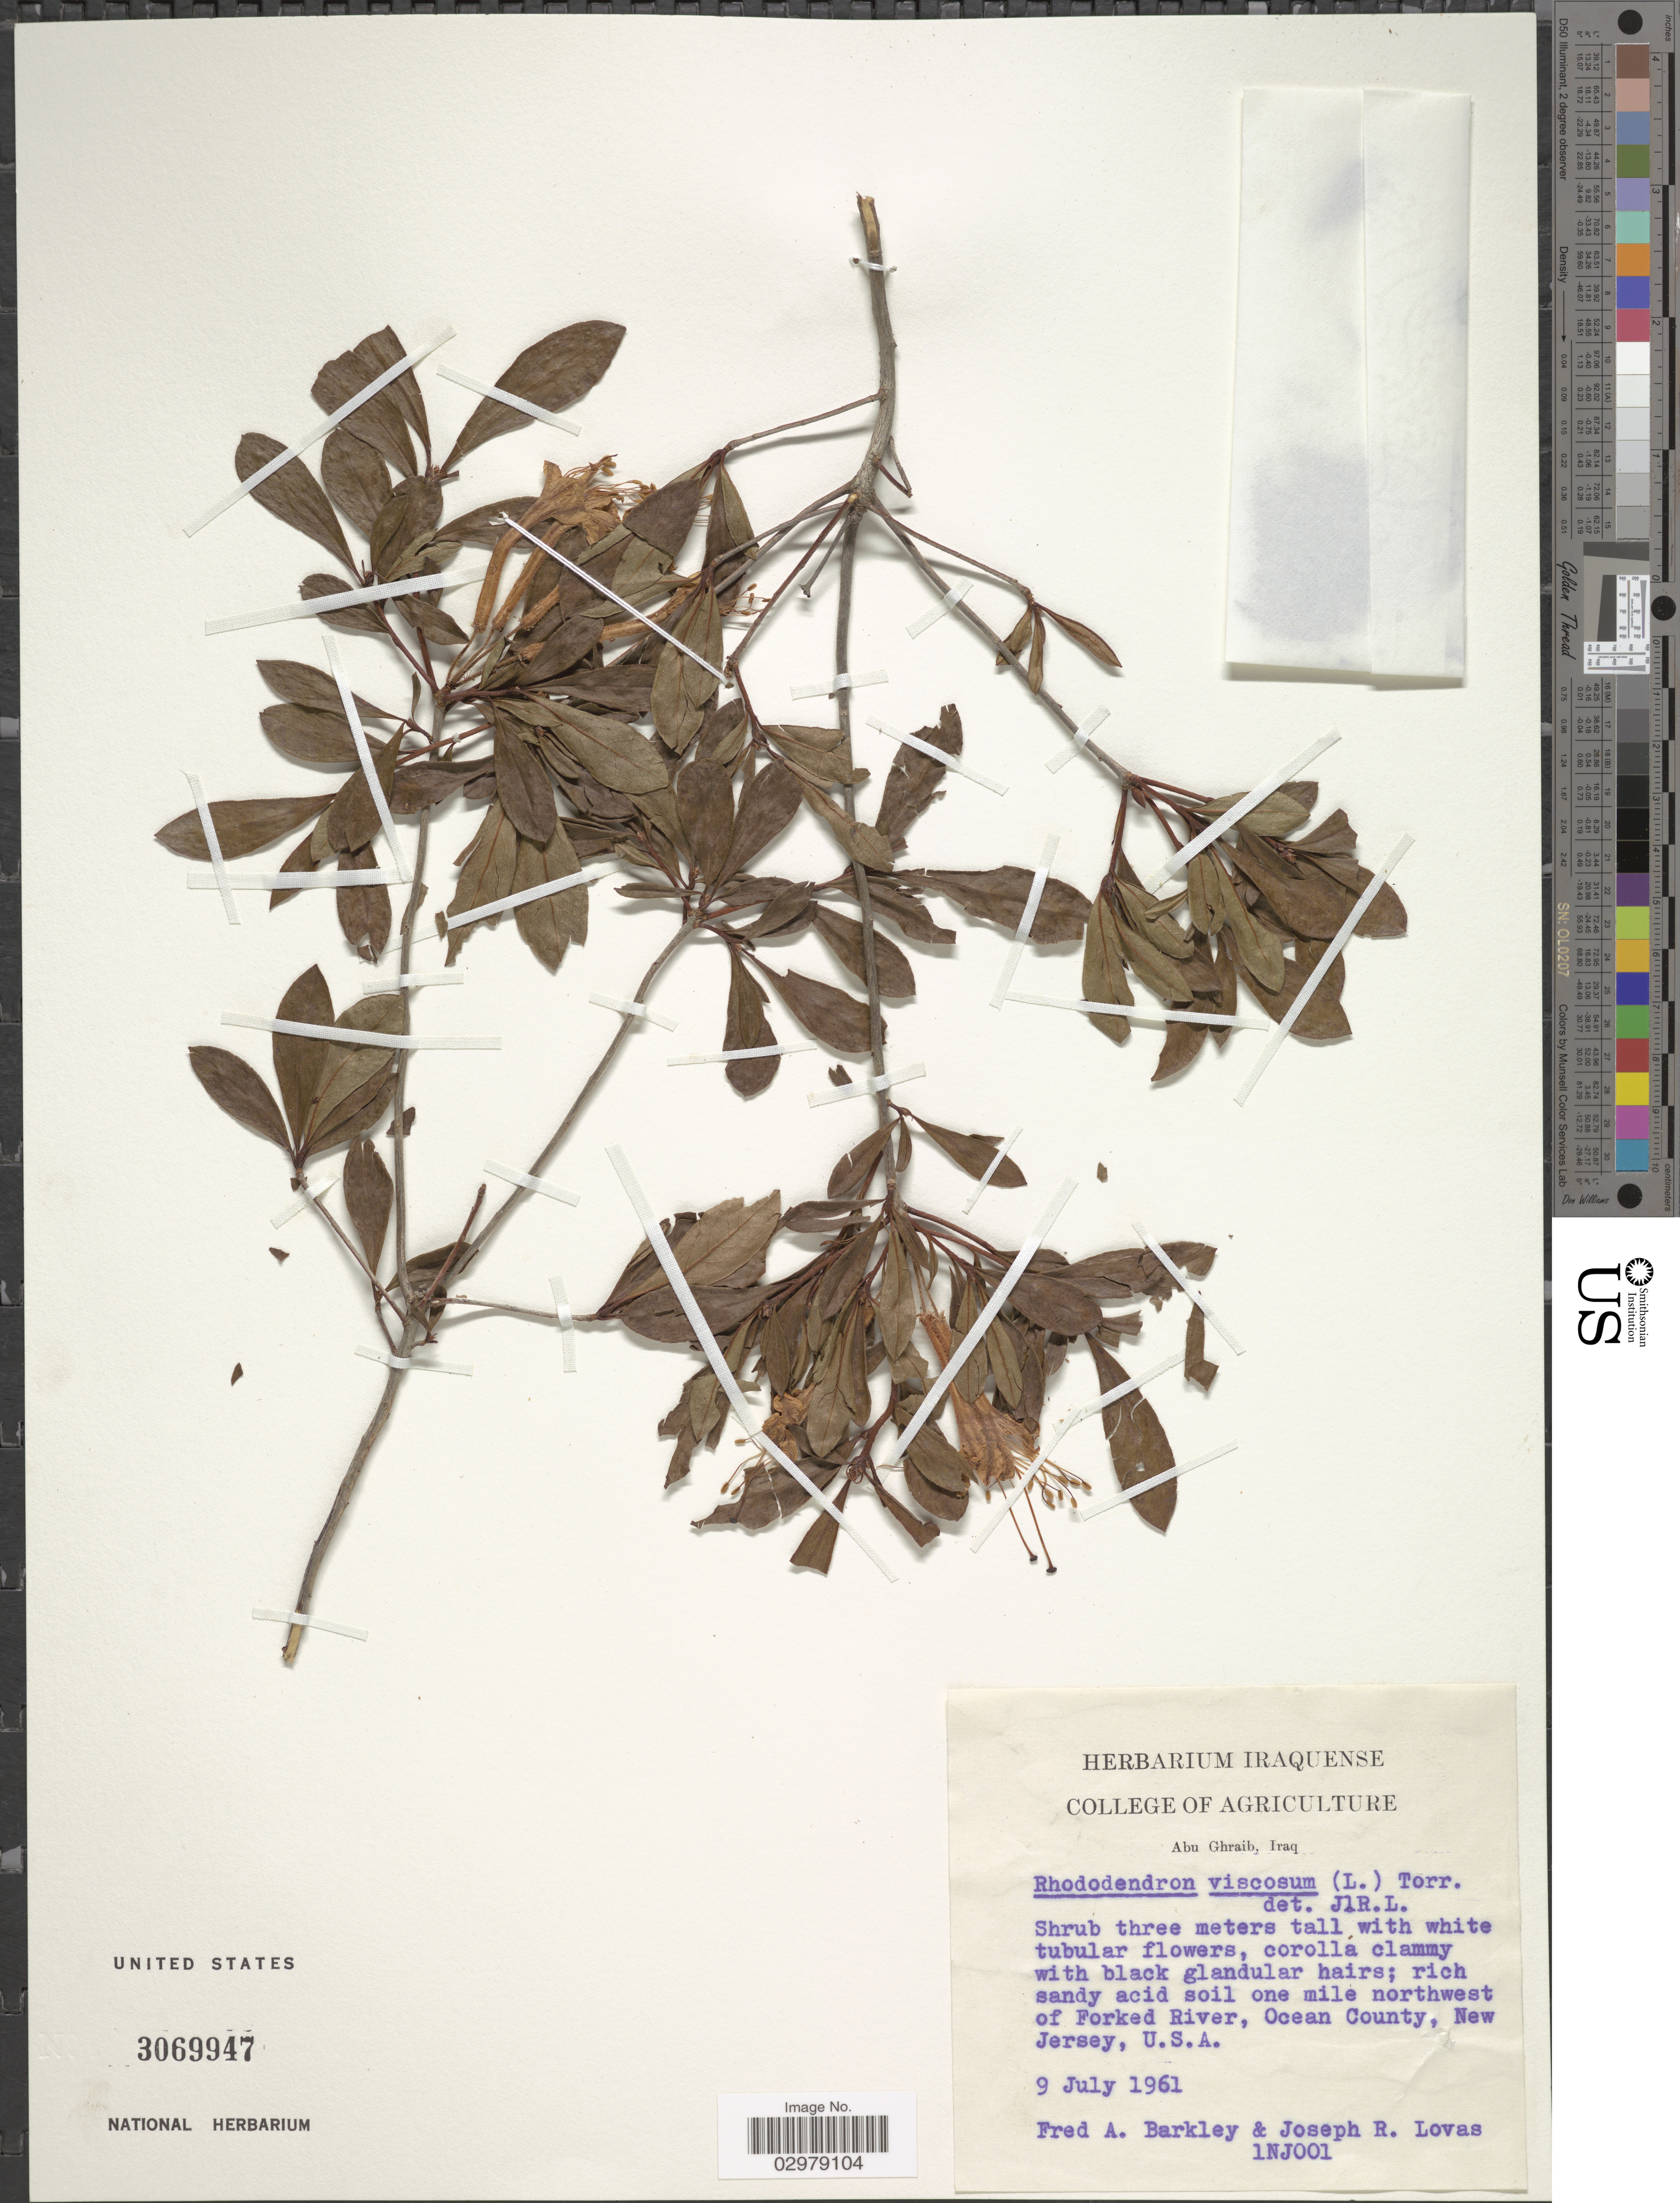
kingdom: Plantae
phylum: Tracheophyta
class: Magnoliopsida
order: Ericales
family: Ericaceae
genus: Rhododendron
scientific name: Rhododendron viscosum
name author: (L.) Torr.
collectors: F. A. Barkley & J. Lovas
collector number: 1NJ001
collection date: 1961-07-09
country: United States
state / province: New Jersey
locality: Rich sandy acid soil one mile northwest of Forked River, Ocean County.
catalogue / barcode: US 3069947